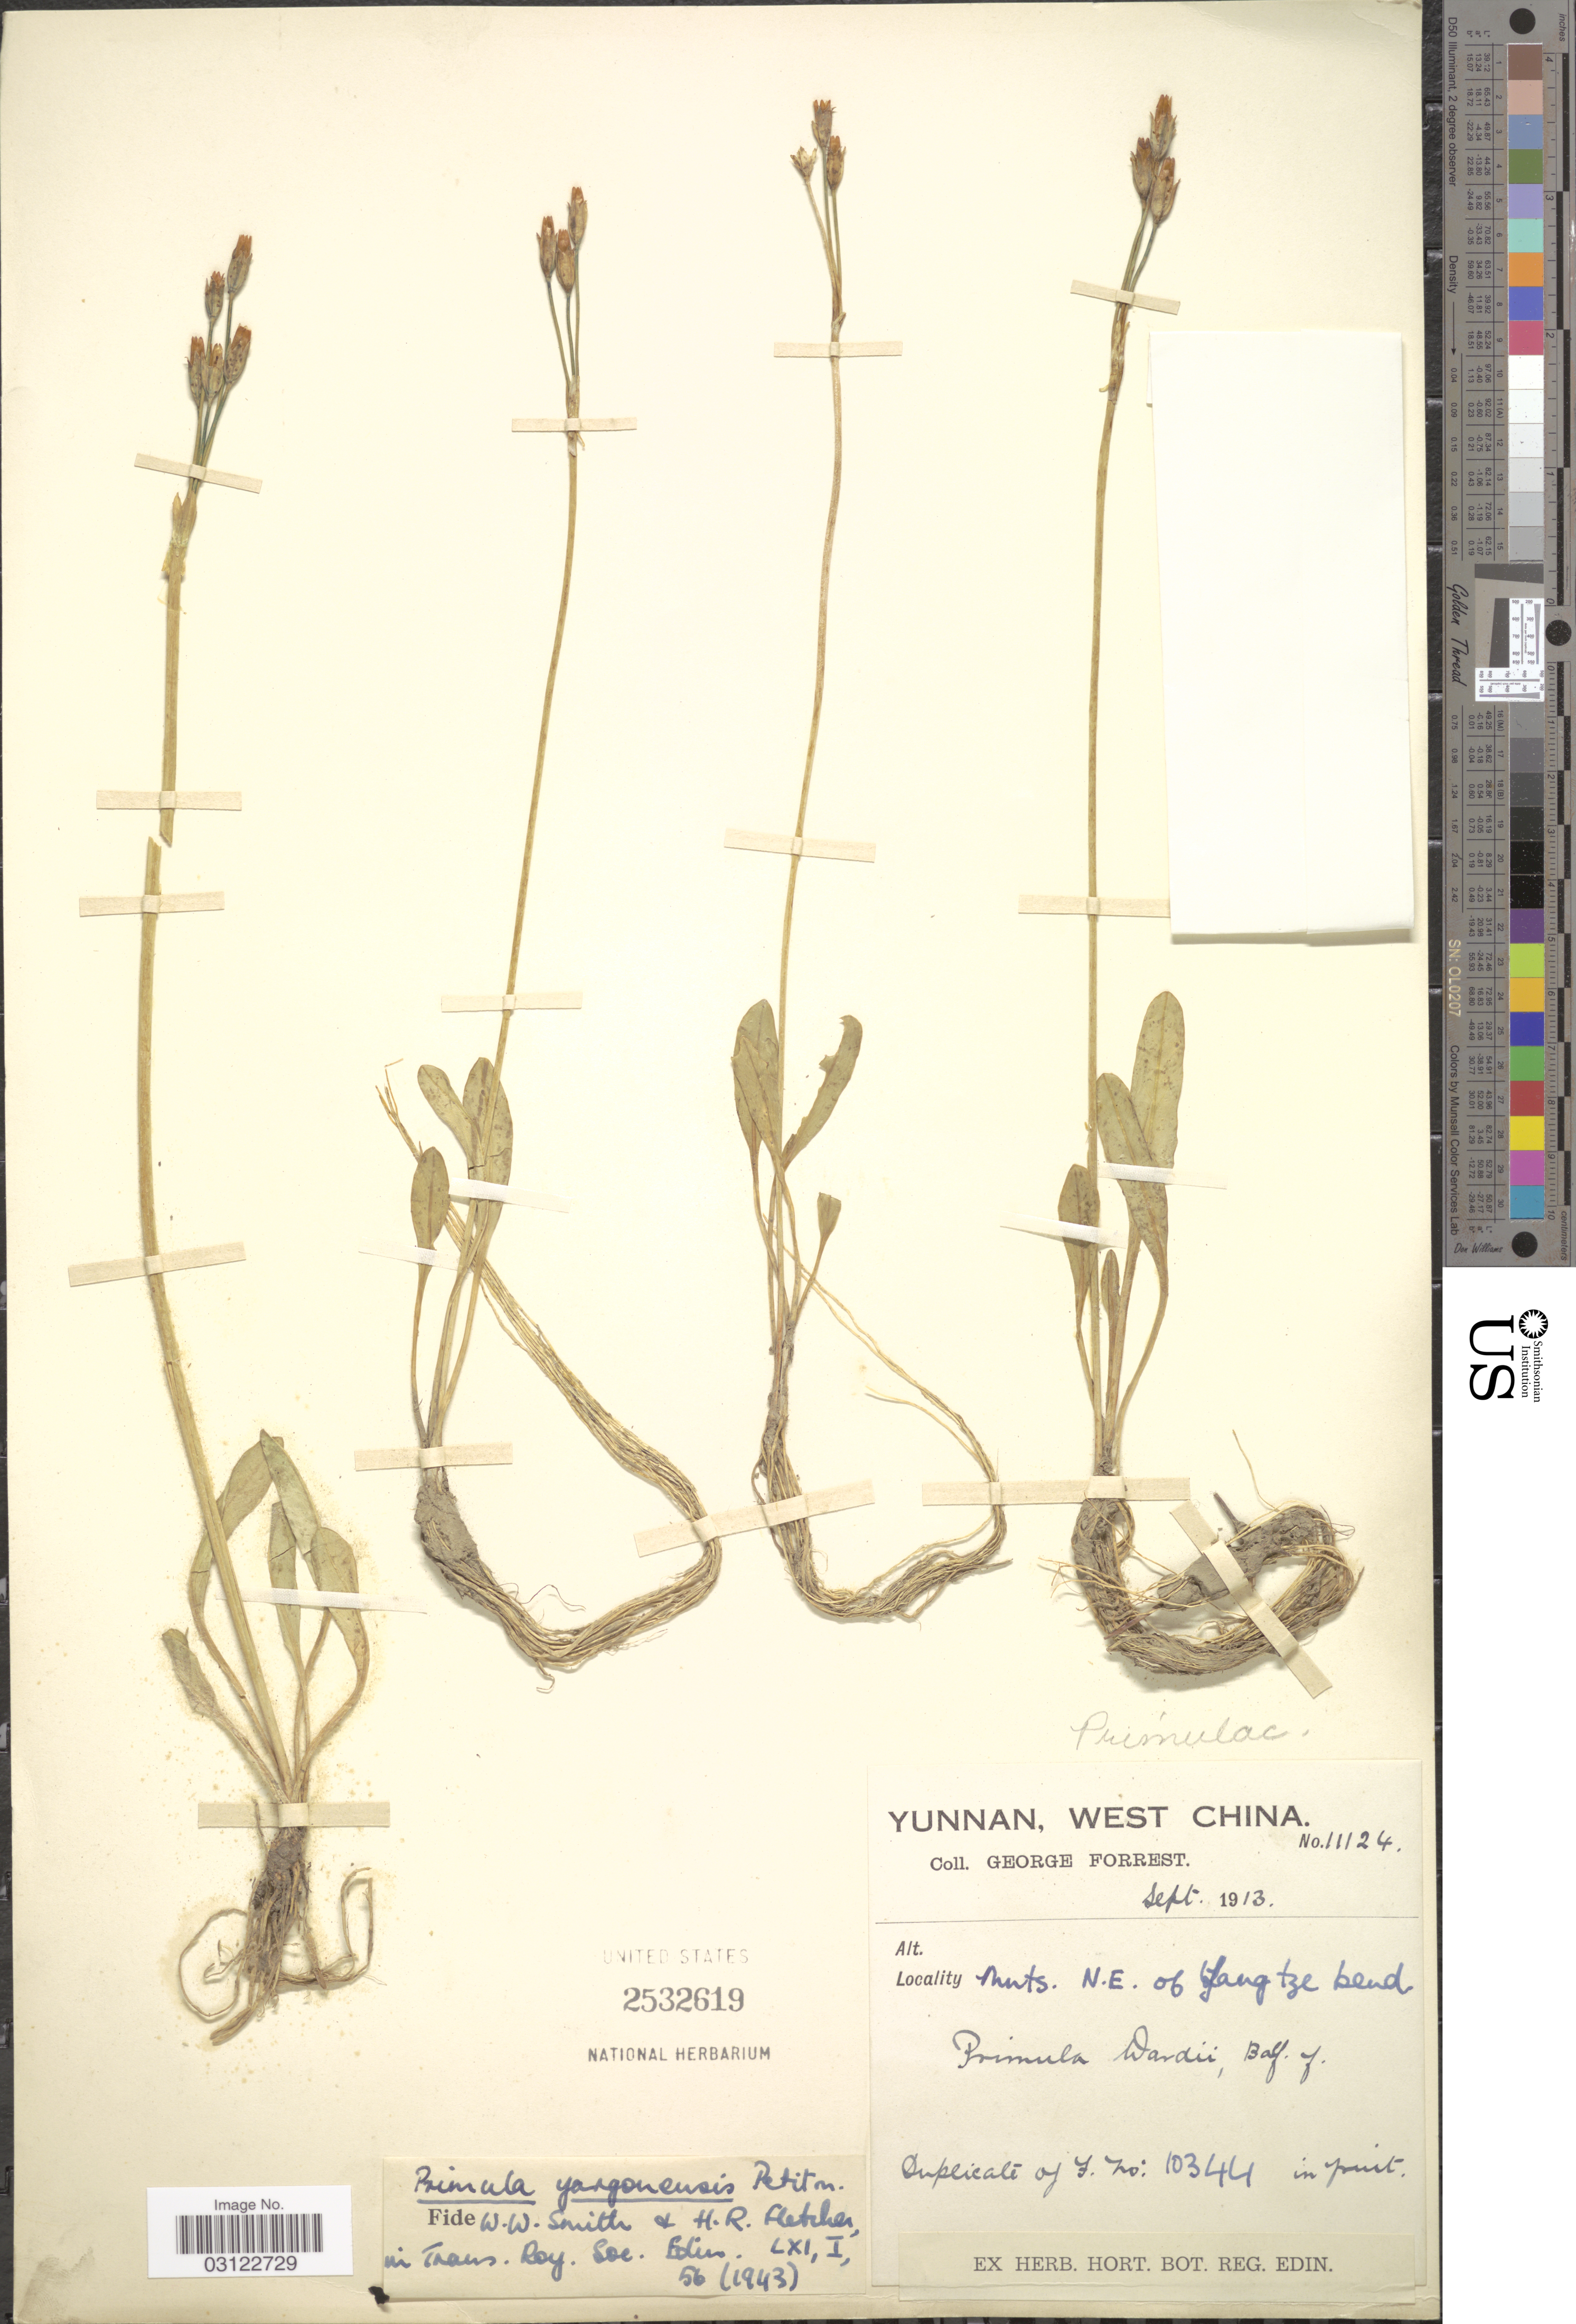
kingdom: Plantae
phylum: Tracheophyta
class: Magnoliopsida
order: Ericales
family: Primulaceae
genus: Primula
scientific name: Primula yargongensis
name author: Petitm.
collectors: G. Forrest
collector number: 11124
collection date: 1913-09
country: China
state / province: Yunnan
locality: West China. Mnts. N.E. of Yangtze bend.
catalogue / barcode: US 2532619